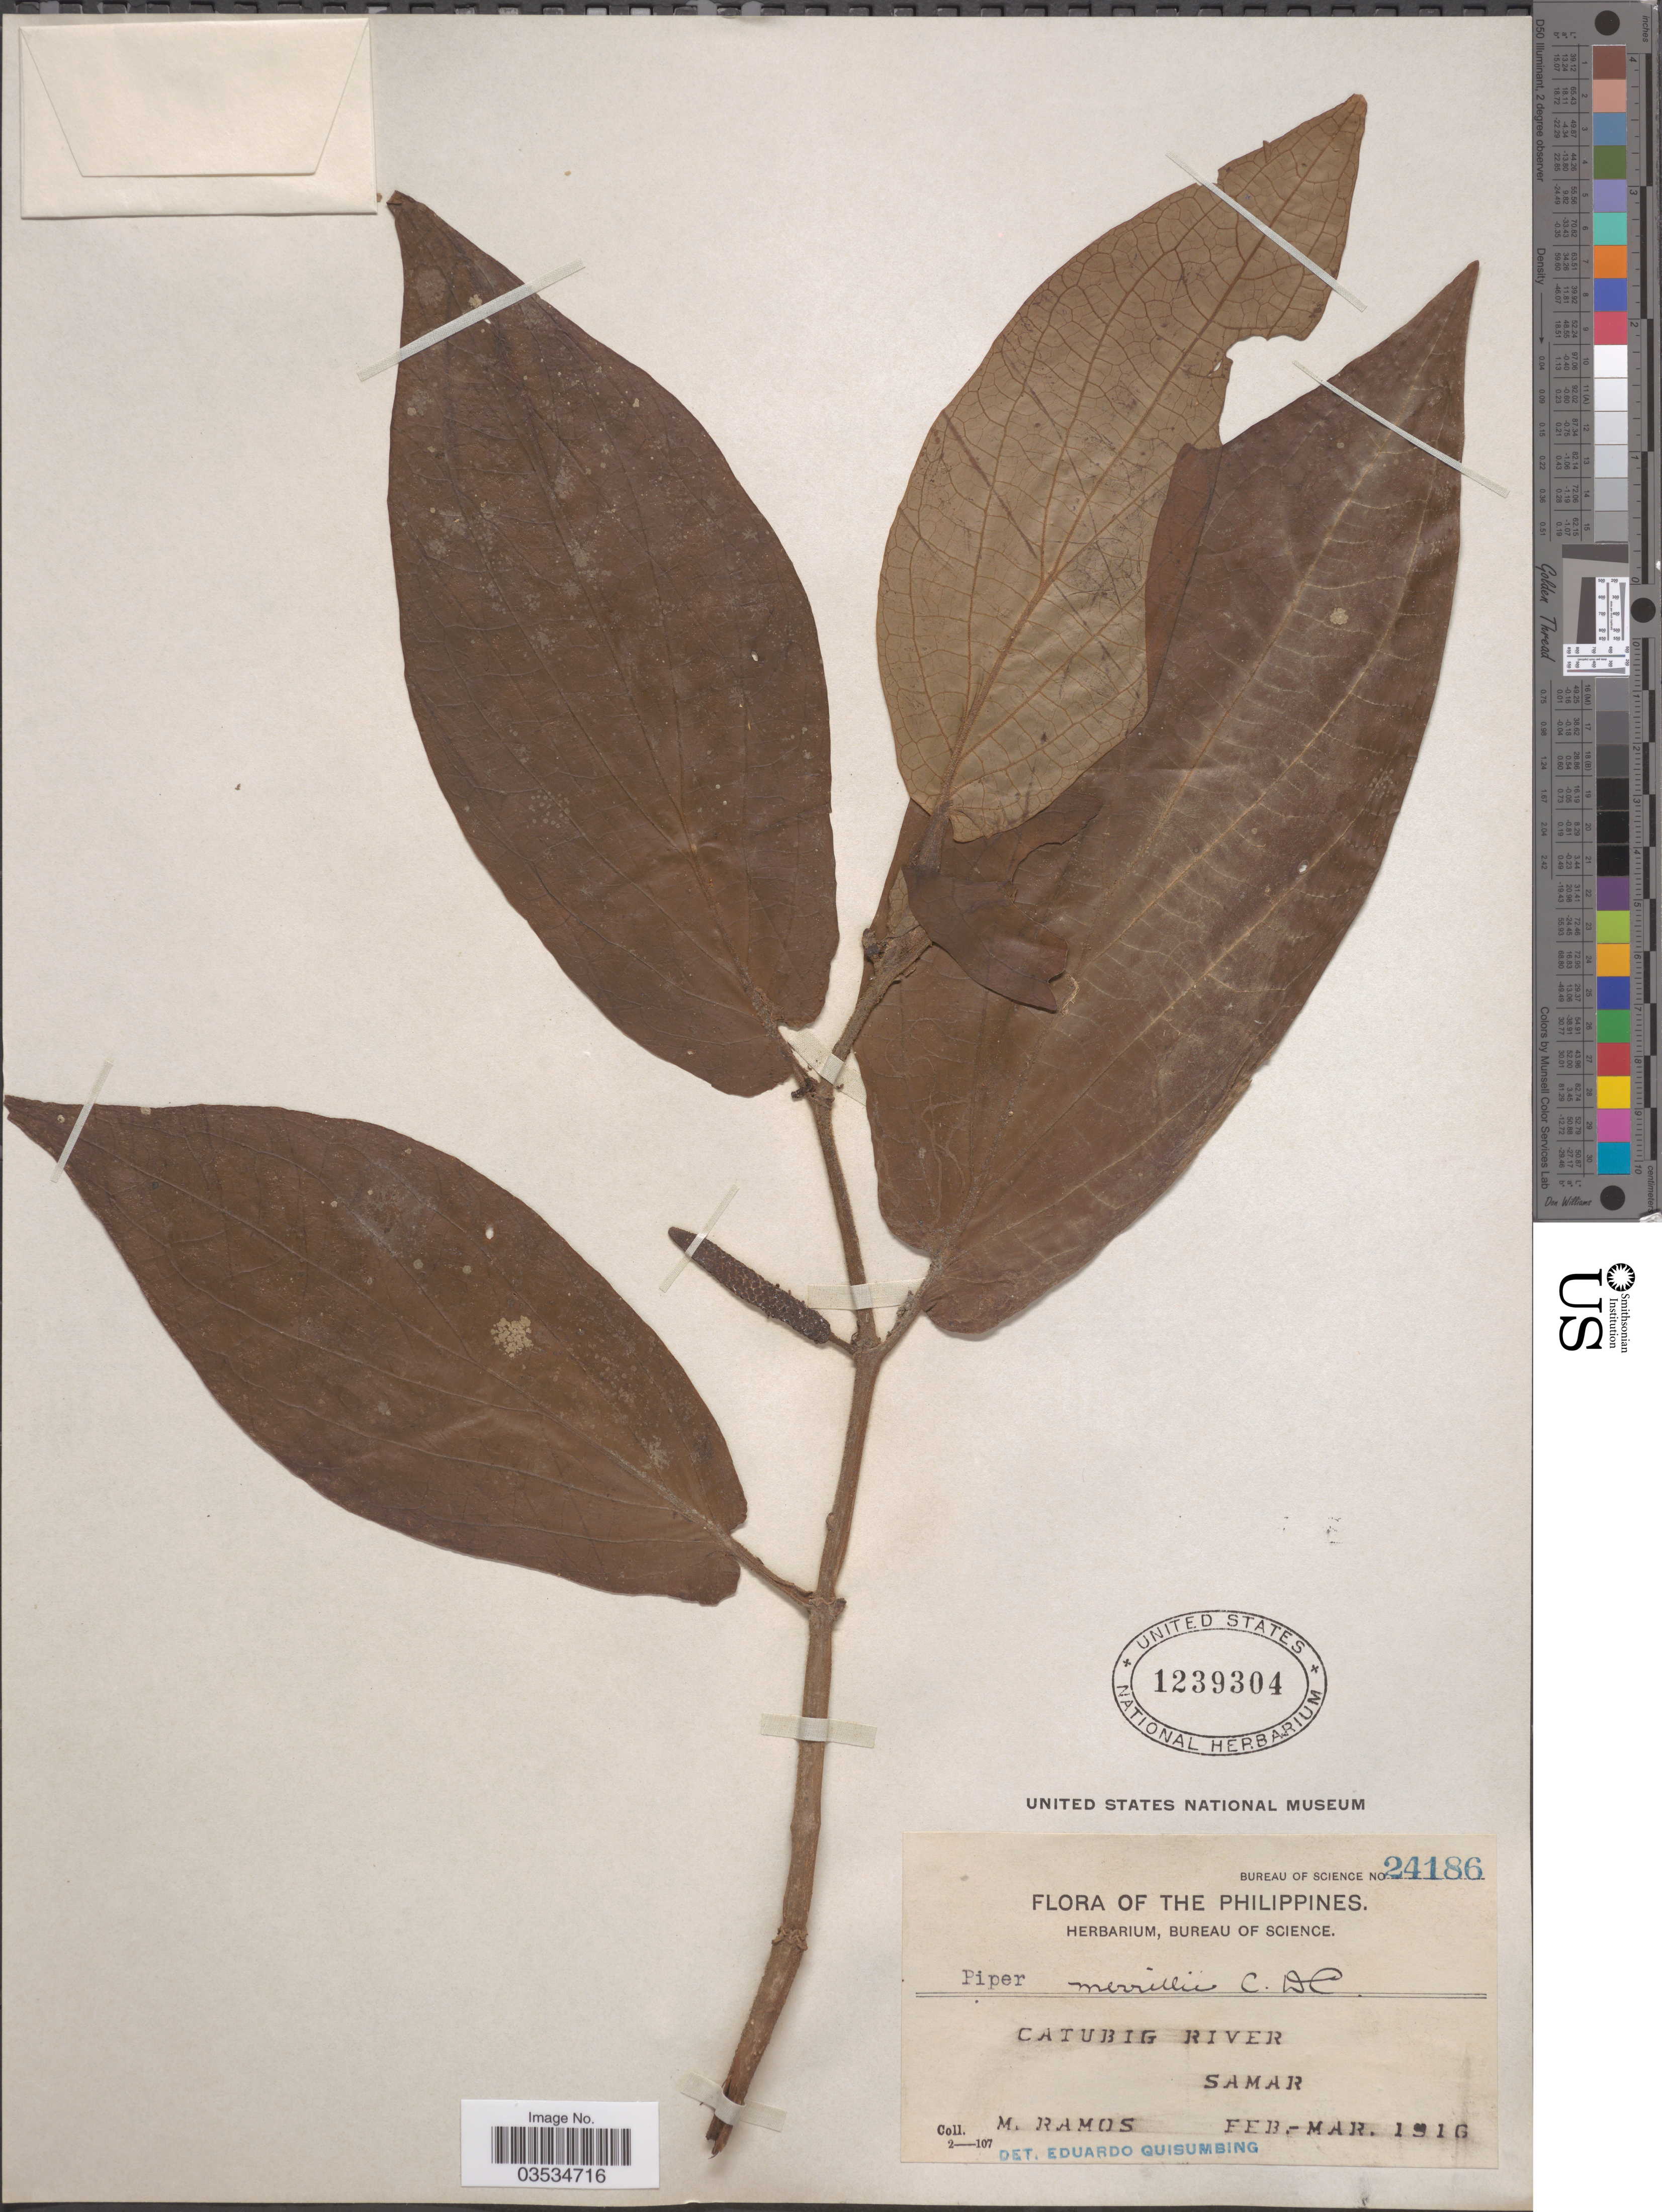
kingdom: Plantae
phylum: Tracheophyta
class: Magnoliopsida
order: Piperales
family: Piperaceae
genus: Piper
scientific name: Piper merrillii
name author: C. DC.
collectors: M. Ramos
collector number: Bureau of Science 24186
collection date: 1916-02/1916-03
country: Philippines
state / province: Eastern Visayas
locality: Catubig River. Samar.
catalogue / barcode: US 1239304